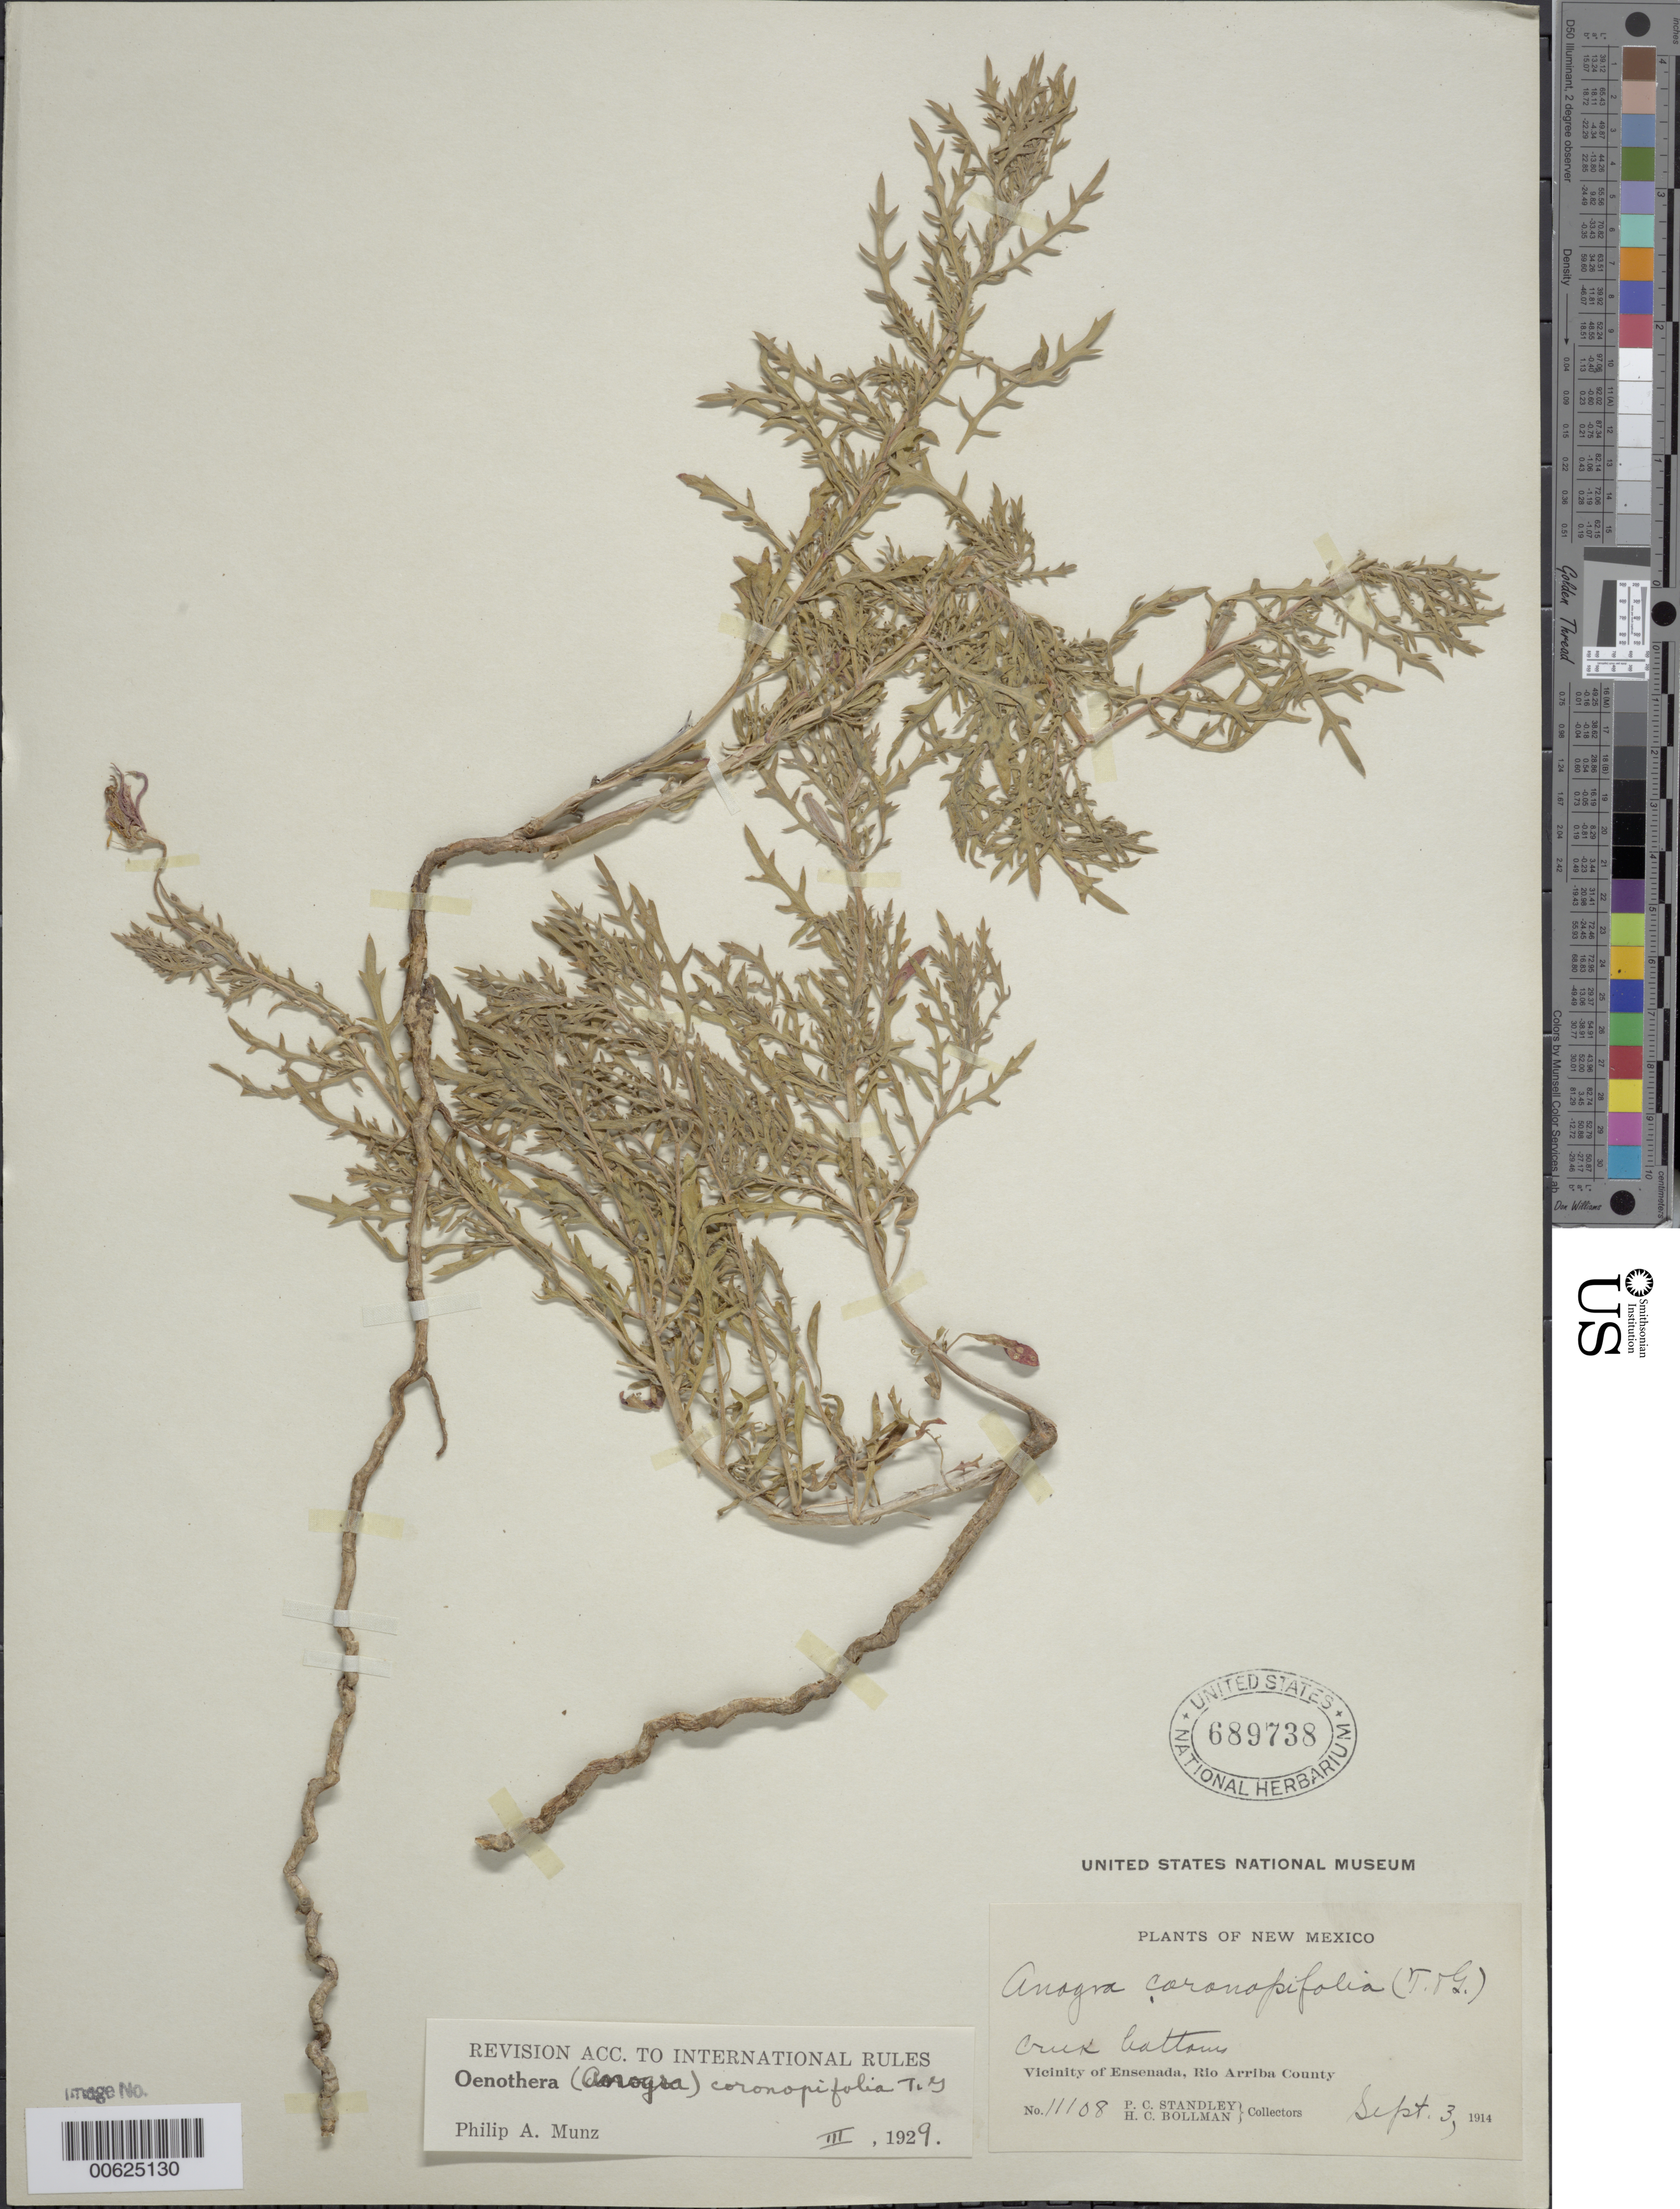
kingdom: Plantae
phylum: Tracheophyta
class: Magnoliopsida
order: Myrtales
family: Onagraceae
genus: Oenothera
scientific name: Oenothera coronopifolia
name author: Torr. & A. Gray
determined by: Munz, Philip A.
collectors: P. C. Standley & H. C. Bollman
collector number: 11108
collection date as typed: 03 Sep 1914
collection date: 1914-09-03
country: United States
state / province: New Mexico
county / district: Rio Arriba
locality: Esenada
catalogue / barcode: US 689738